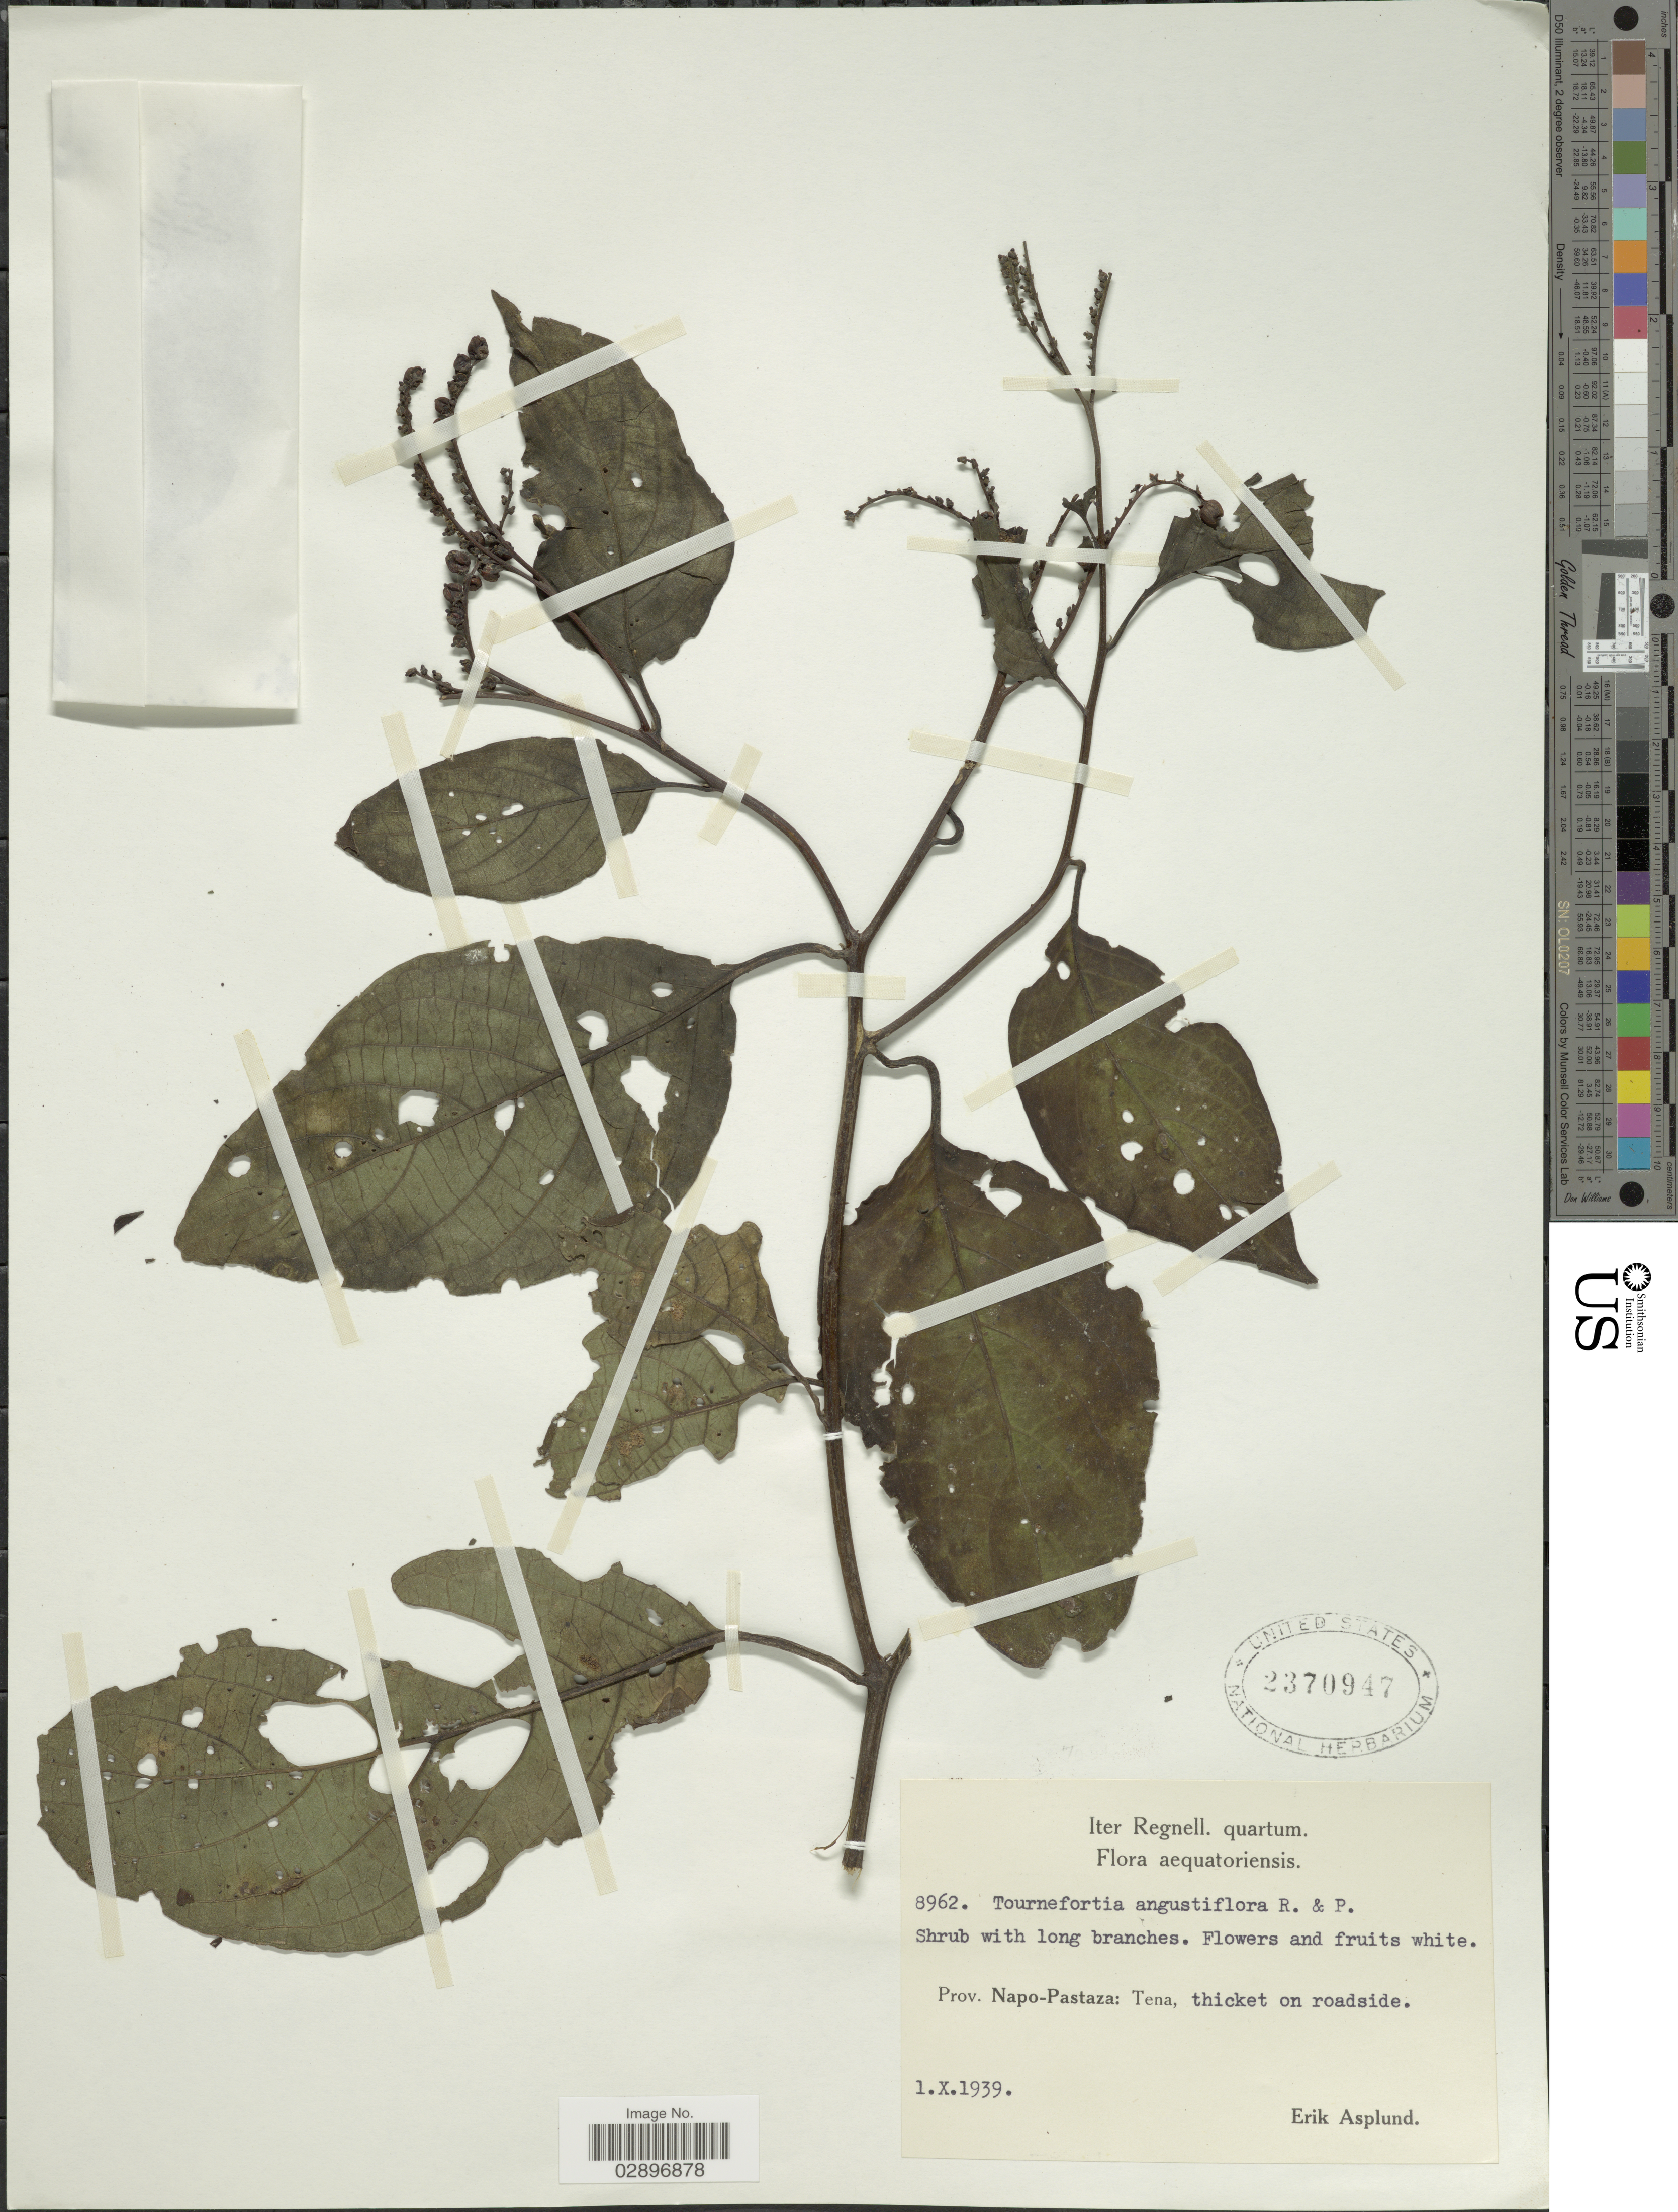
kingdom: Plantae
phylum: Tracheophyta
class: Magnoliopsida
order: Boraginales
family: Heliotropiaceae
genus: Tournefortia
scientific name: Tournefortia angustiflora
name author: Ruiz & Pav.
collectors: E. Asplund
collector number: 8962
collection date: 1939-10-01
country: Ecuador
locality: Aequatoriensis. Prov. Napo-Pastaza: Tena.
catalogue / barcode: US 2370947